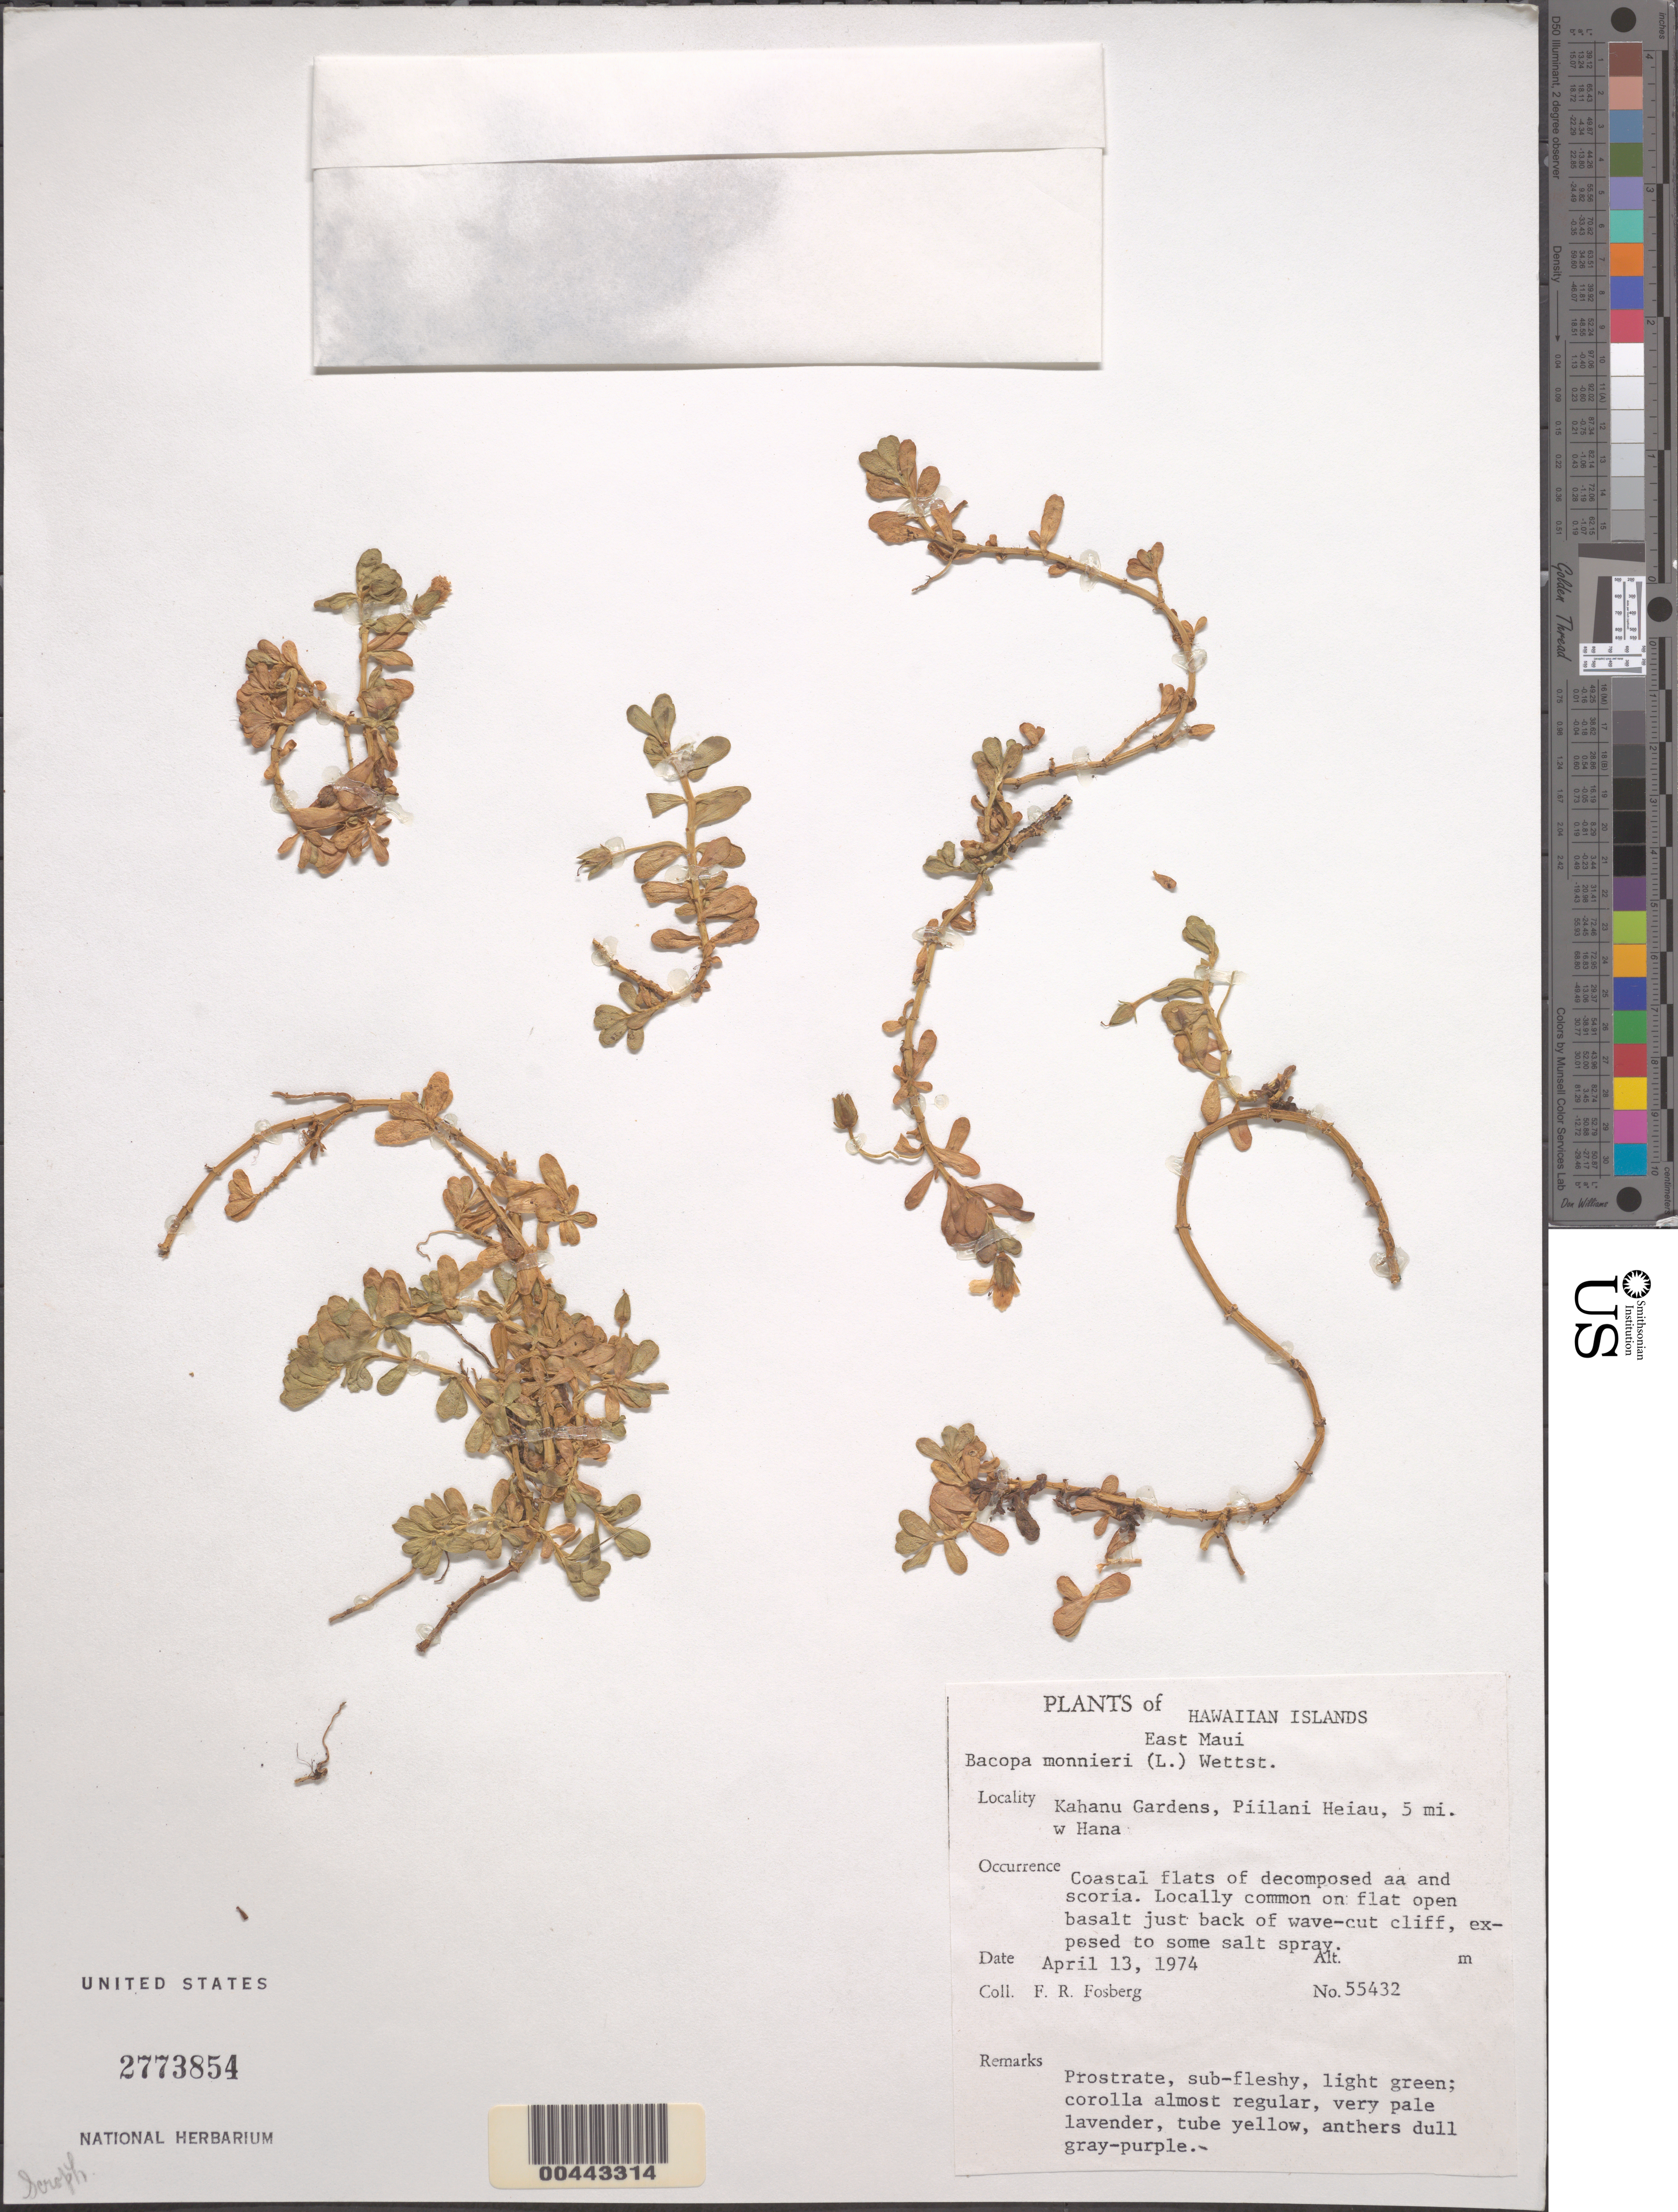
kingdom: Plantae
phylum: Tracheophyta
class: Magnoliopsida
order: Lamiales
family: Plantaginaceae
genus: Bacopa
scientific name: Bacopa monnieri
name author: (L.) Wettst.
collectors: F. R. Fosberg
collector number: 55432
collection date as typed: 13 Apr 1974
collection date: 1974-04-13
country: United States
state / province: Hawaii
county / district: Maui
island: Maui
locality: E Maui, Kahanu Gardens, Piilani Heiau, 5 mi W of Hana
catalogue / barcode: US 2773854